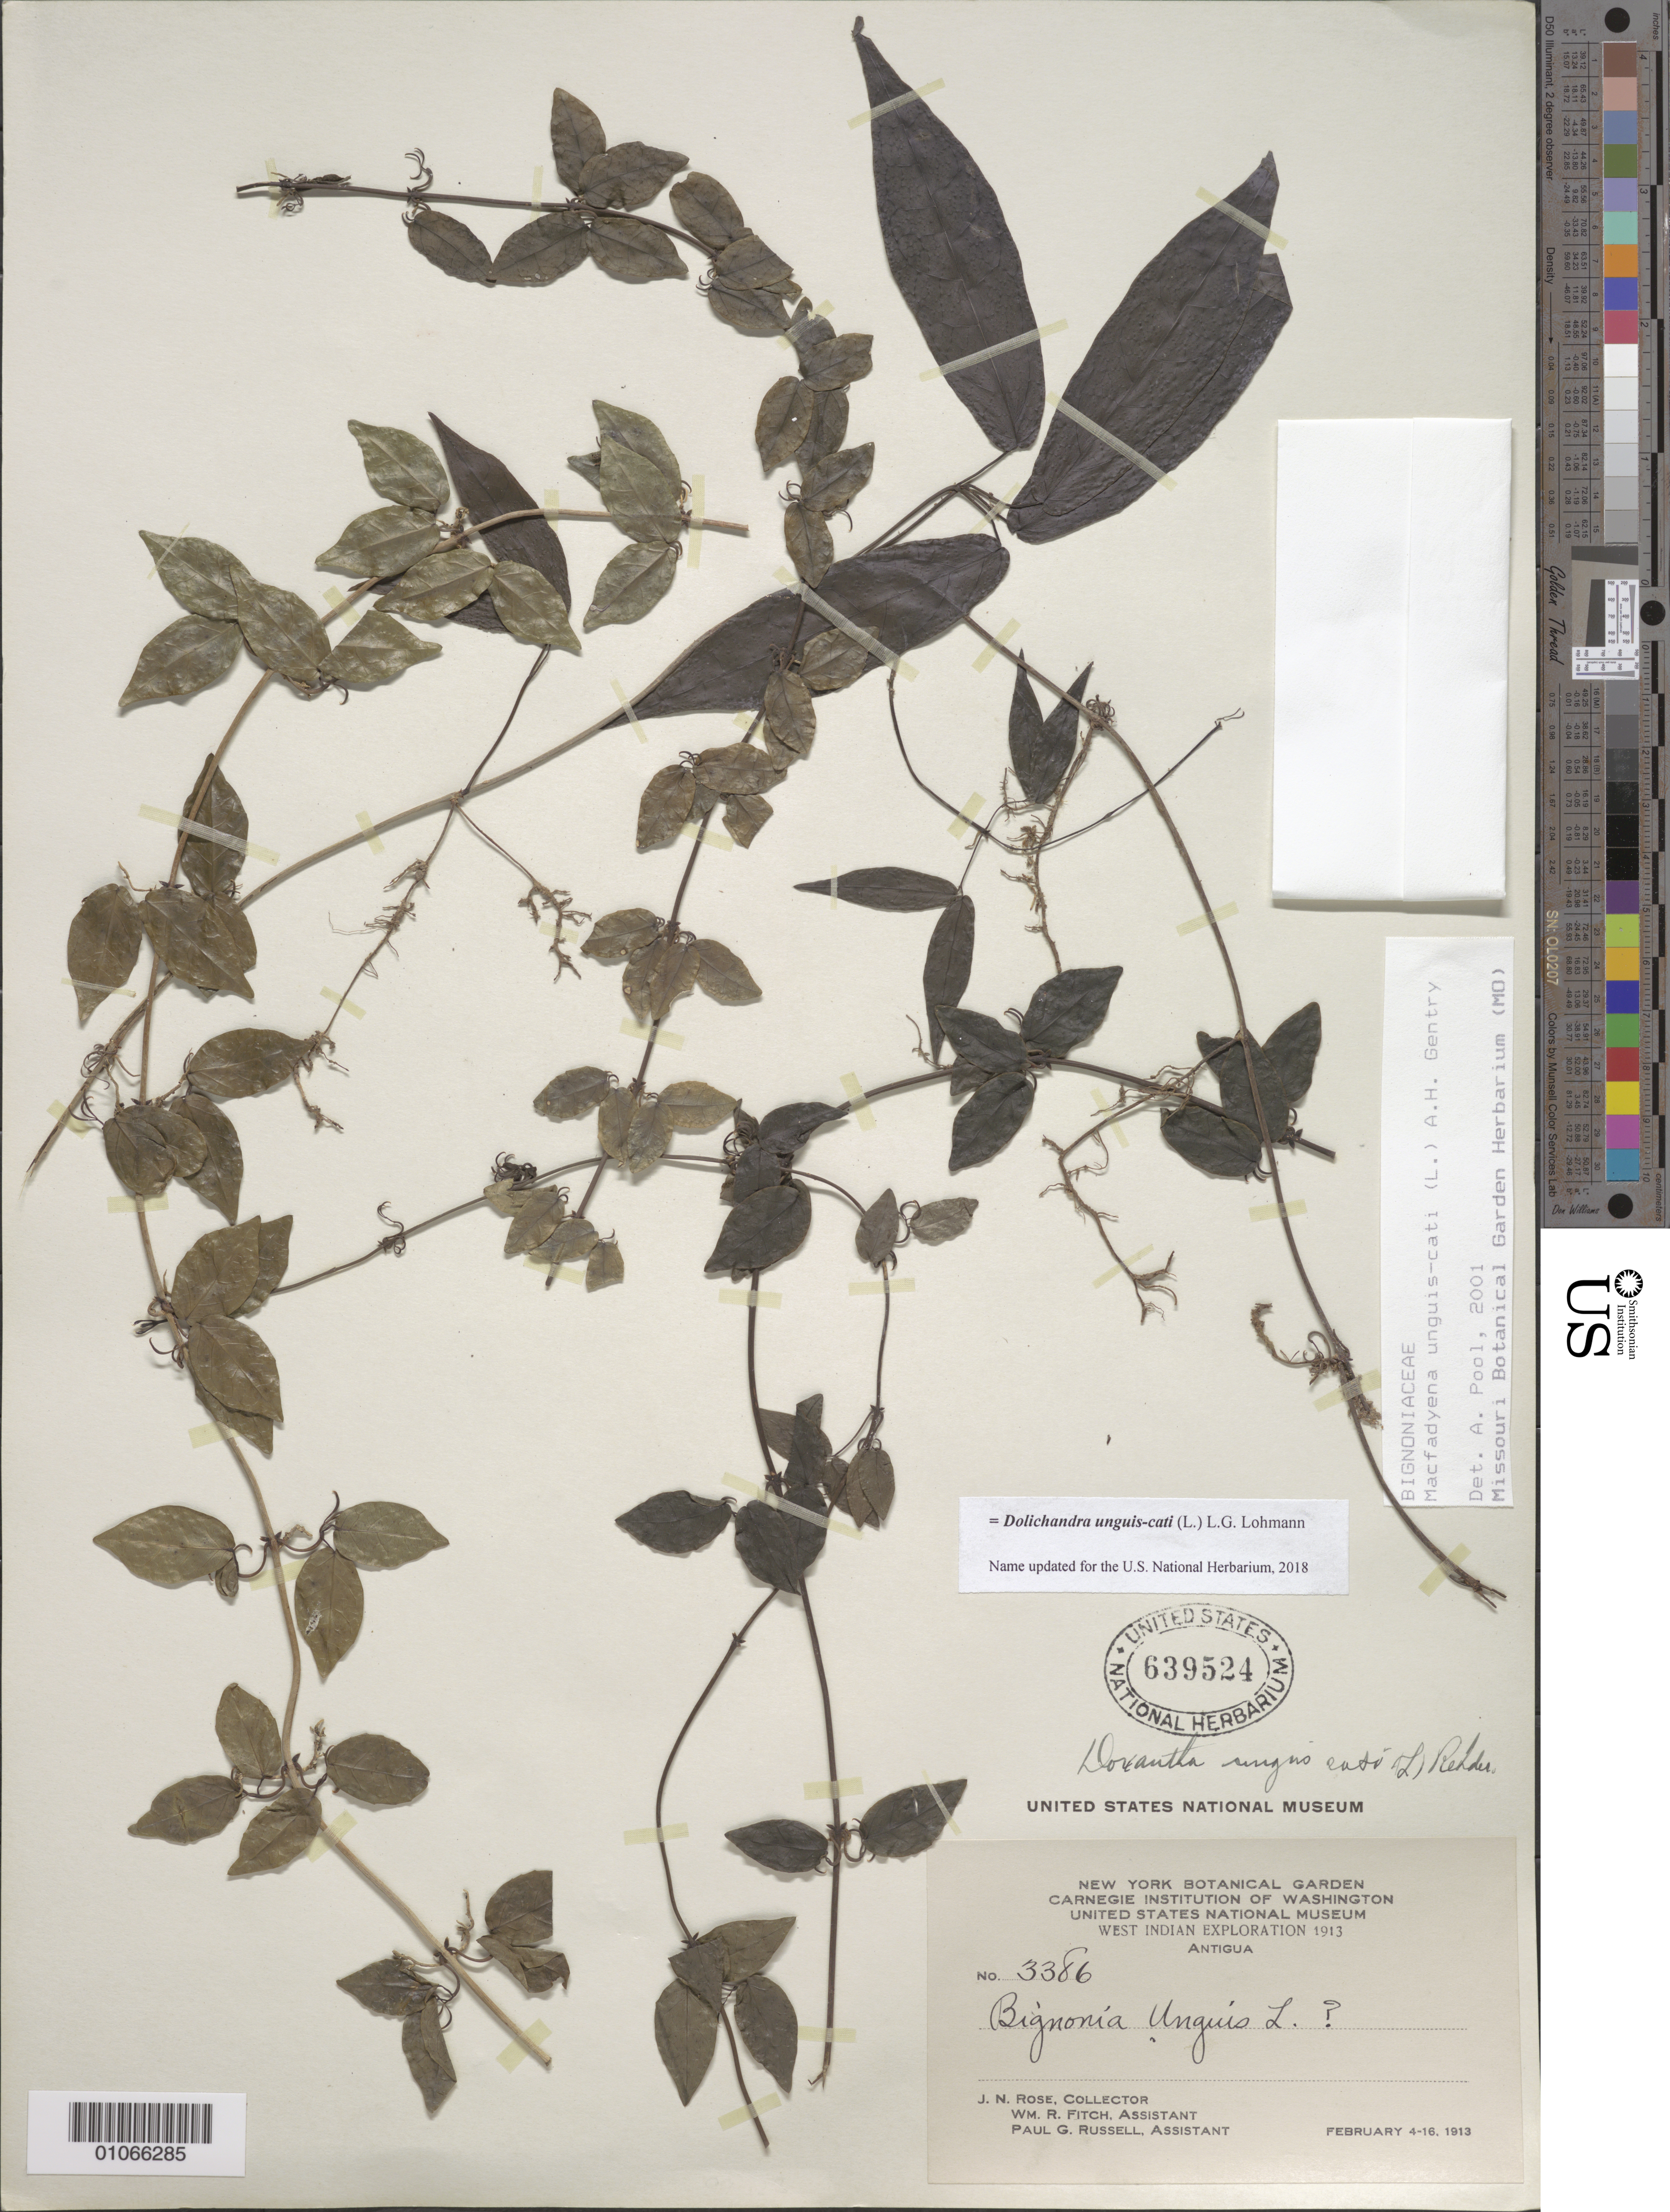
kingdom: Plantae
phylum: Tracheophyta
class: Magnoliopsida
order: Lamiales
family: Bignoniaceae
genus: Dolichandra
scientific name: Dolichandra unguis-cati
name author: (L.) L.G. Lohmann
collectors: J. N. Rose, W. R. Fitch & P. G. Russell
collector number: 3386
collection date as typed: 04 Feb 1916 to 16 Feb 1916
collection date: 1916-02-04/1916-02-16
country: Antigua and Barbuda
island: Leeward Is.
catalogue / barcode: US 639524